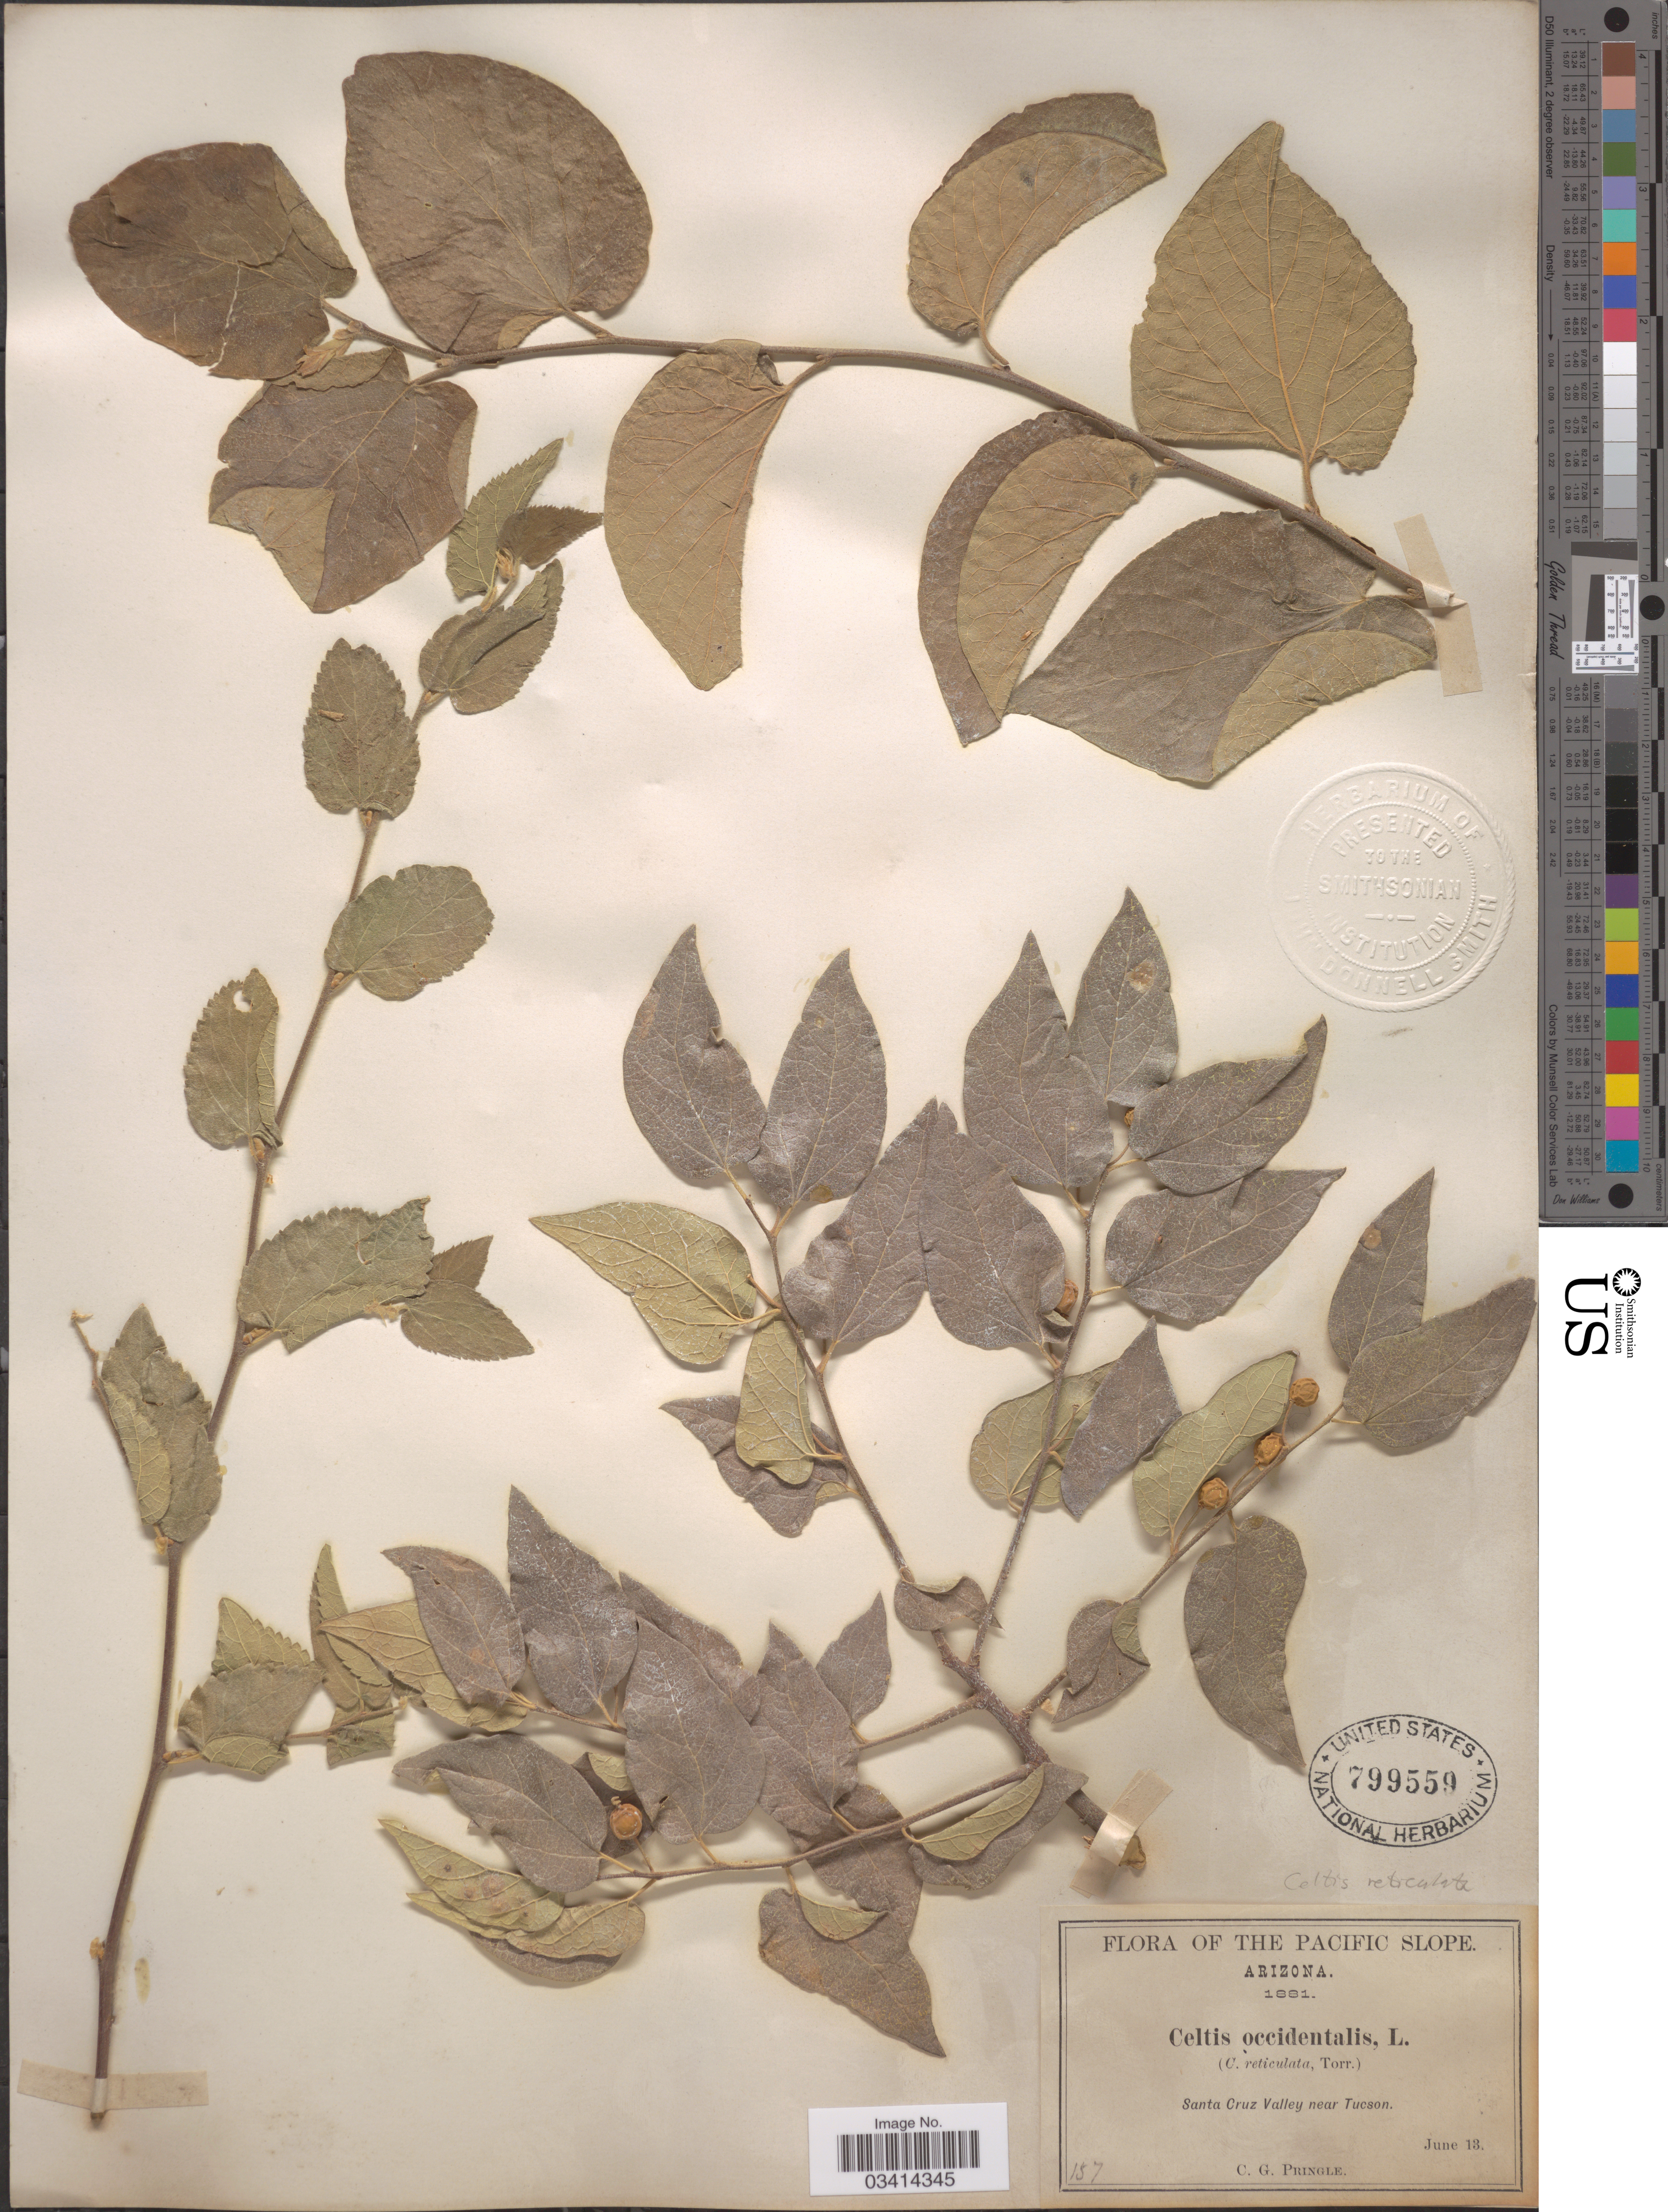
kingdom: Plantae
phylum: Tracheophyta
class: Magnoliopsida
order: Rosales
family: Cannabaceae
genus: Celtis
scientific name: Celtis reticulata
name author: Torr.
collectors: C. G. Pringle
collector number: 157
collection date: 1881-06-13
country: United States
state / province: Arizona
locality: Pacific Slope. Santa Cruz Valley near Tucson.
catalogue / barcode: US 799559